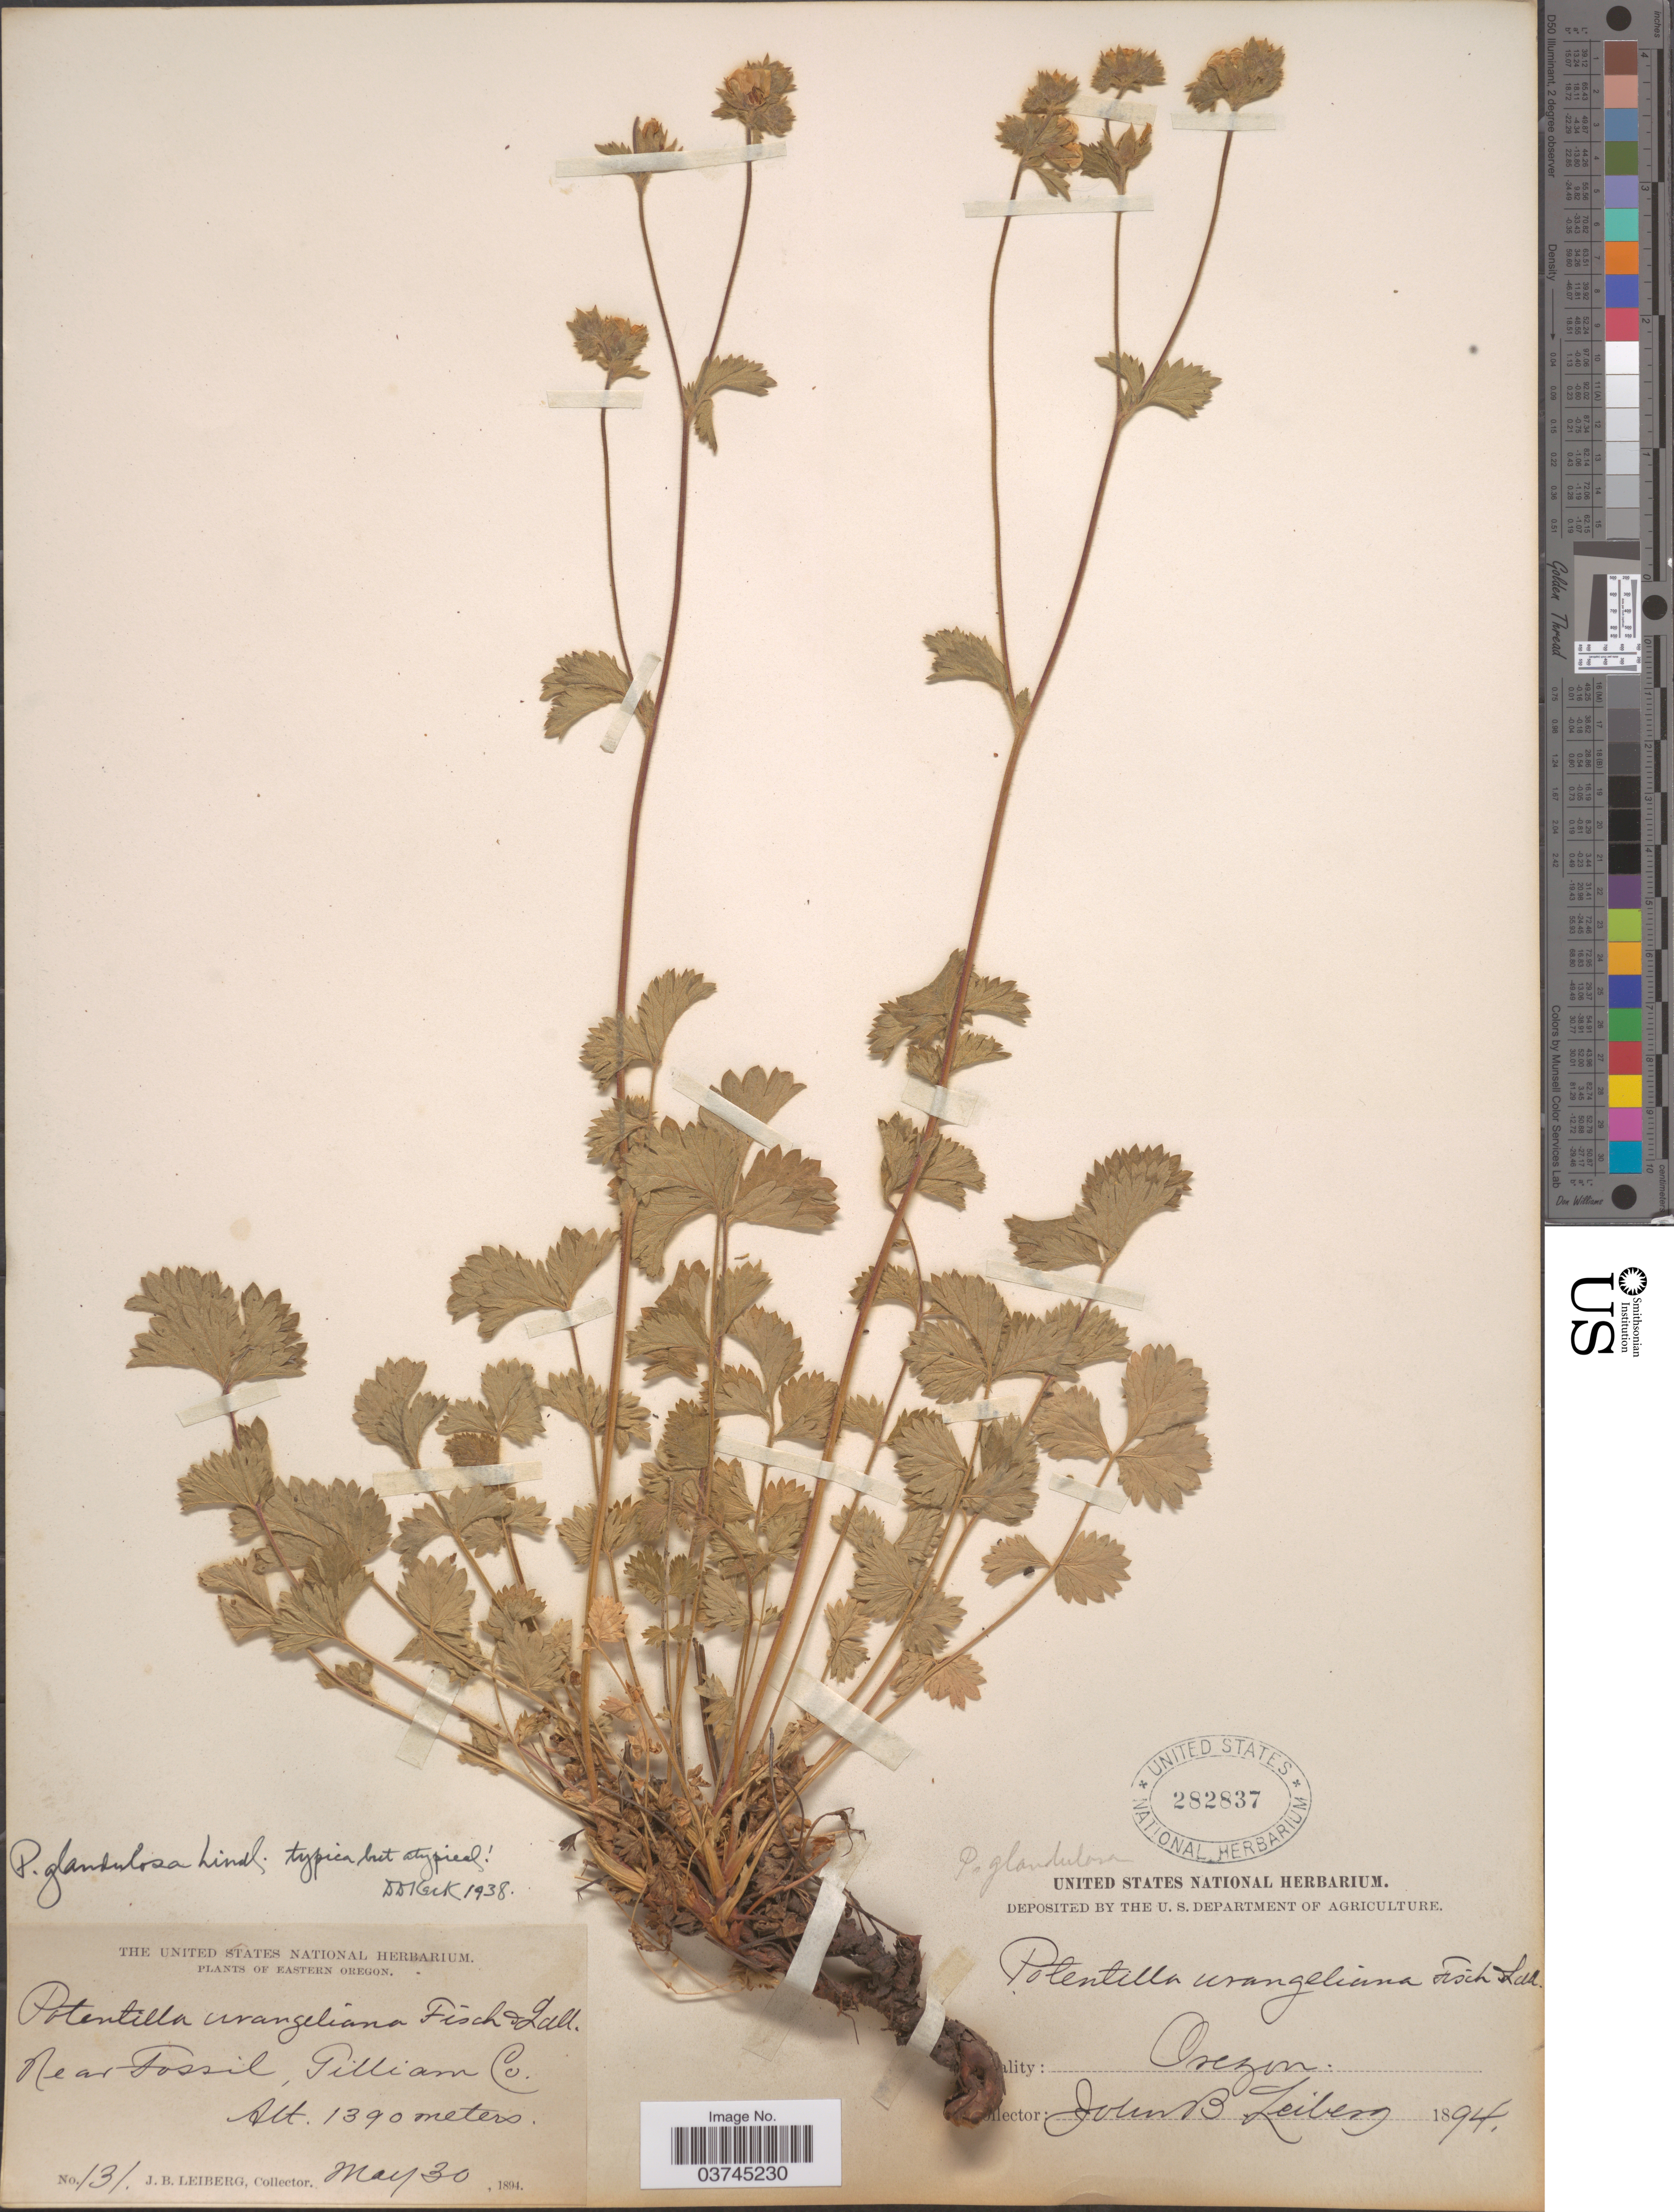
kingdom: Plantae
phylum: Tracheophyta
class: Magnoliopsida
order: Rosales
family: Rosaceae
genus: Drymocallis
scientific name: Drymocallis glandulosa var. wrangelliana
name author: (Greene) Ertter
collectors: J. B. Leiberg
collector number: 131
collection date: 1894-05-30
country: United States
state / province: Oregon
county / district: Gilliam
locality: Eastern Oregon. Near Fossil, Gilliam Co.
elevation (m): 1390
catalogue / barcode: US 282837